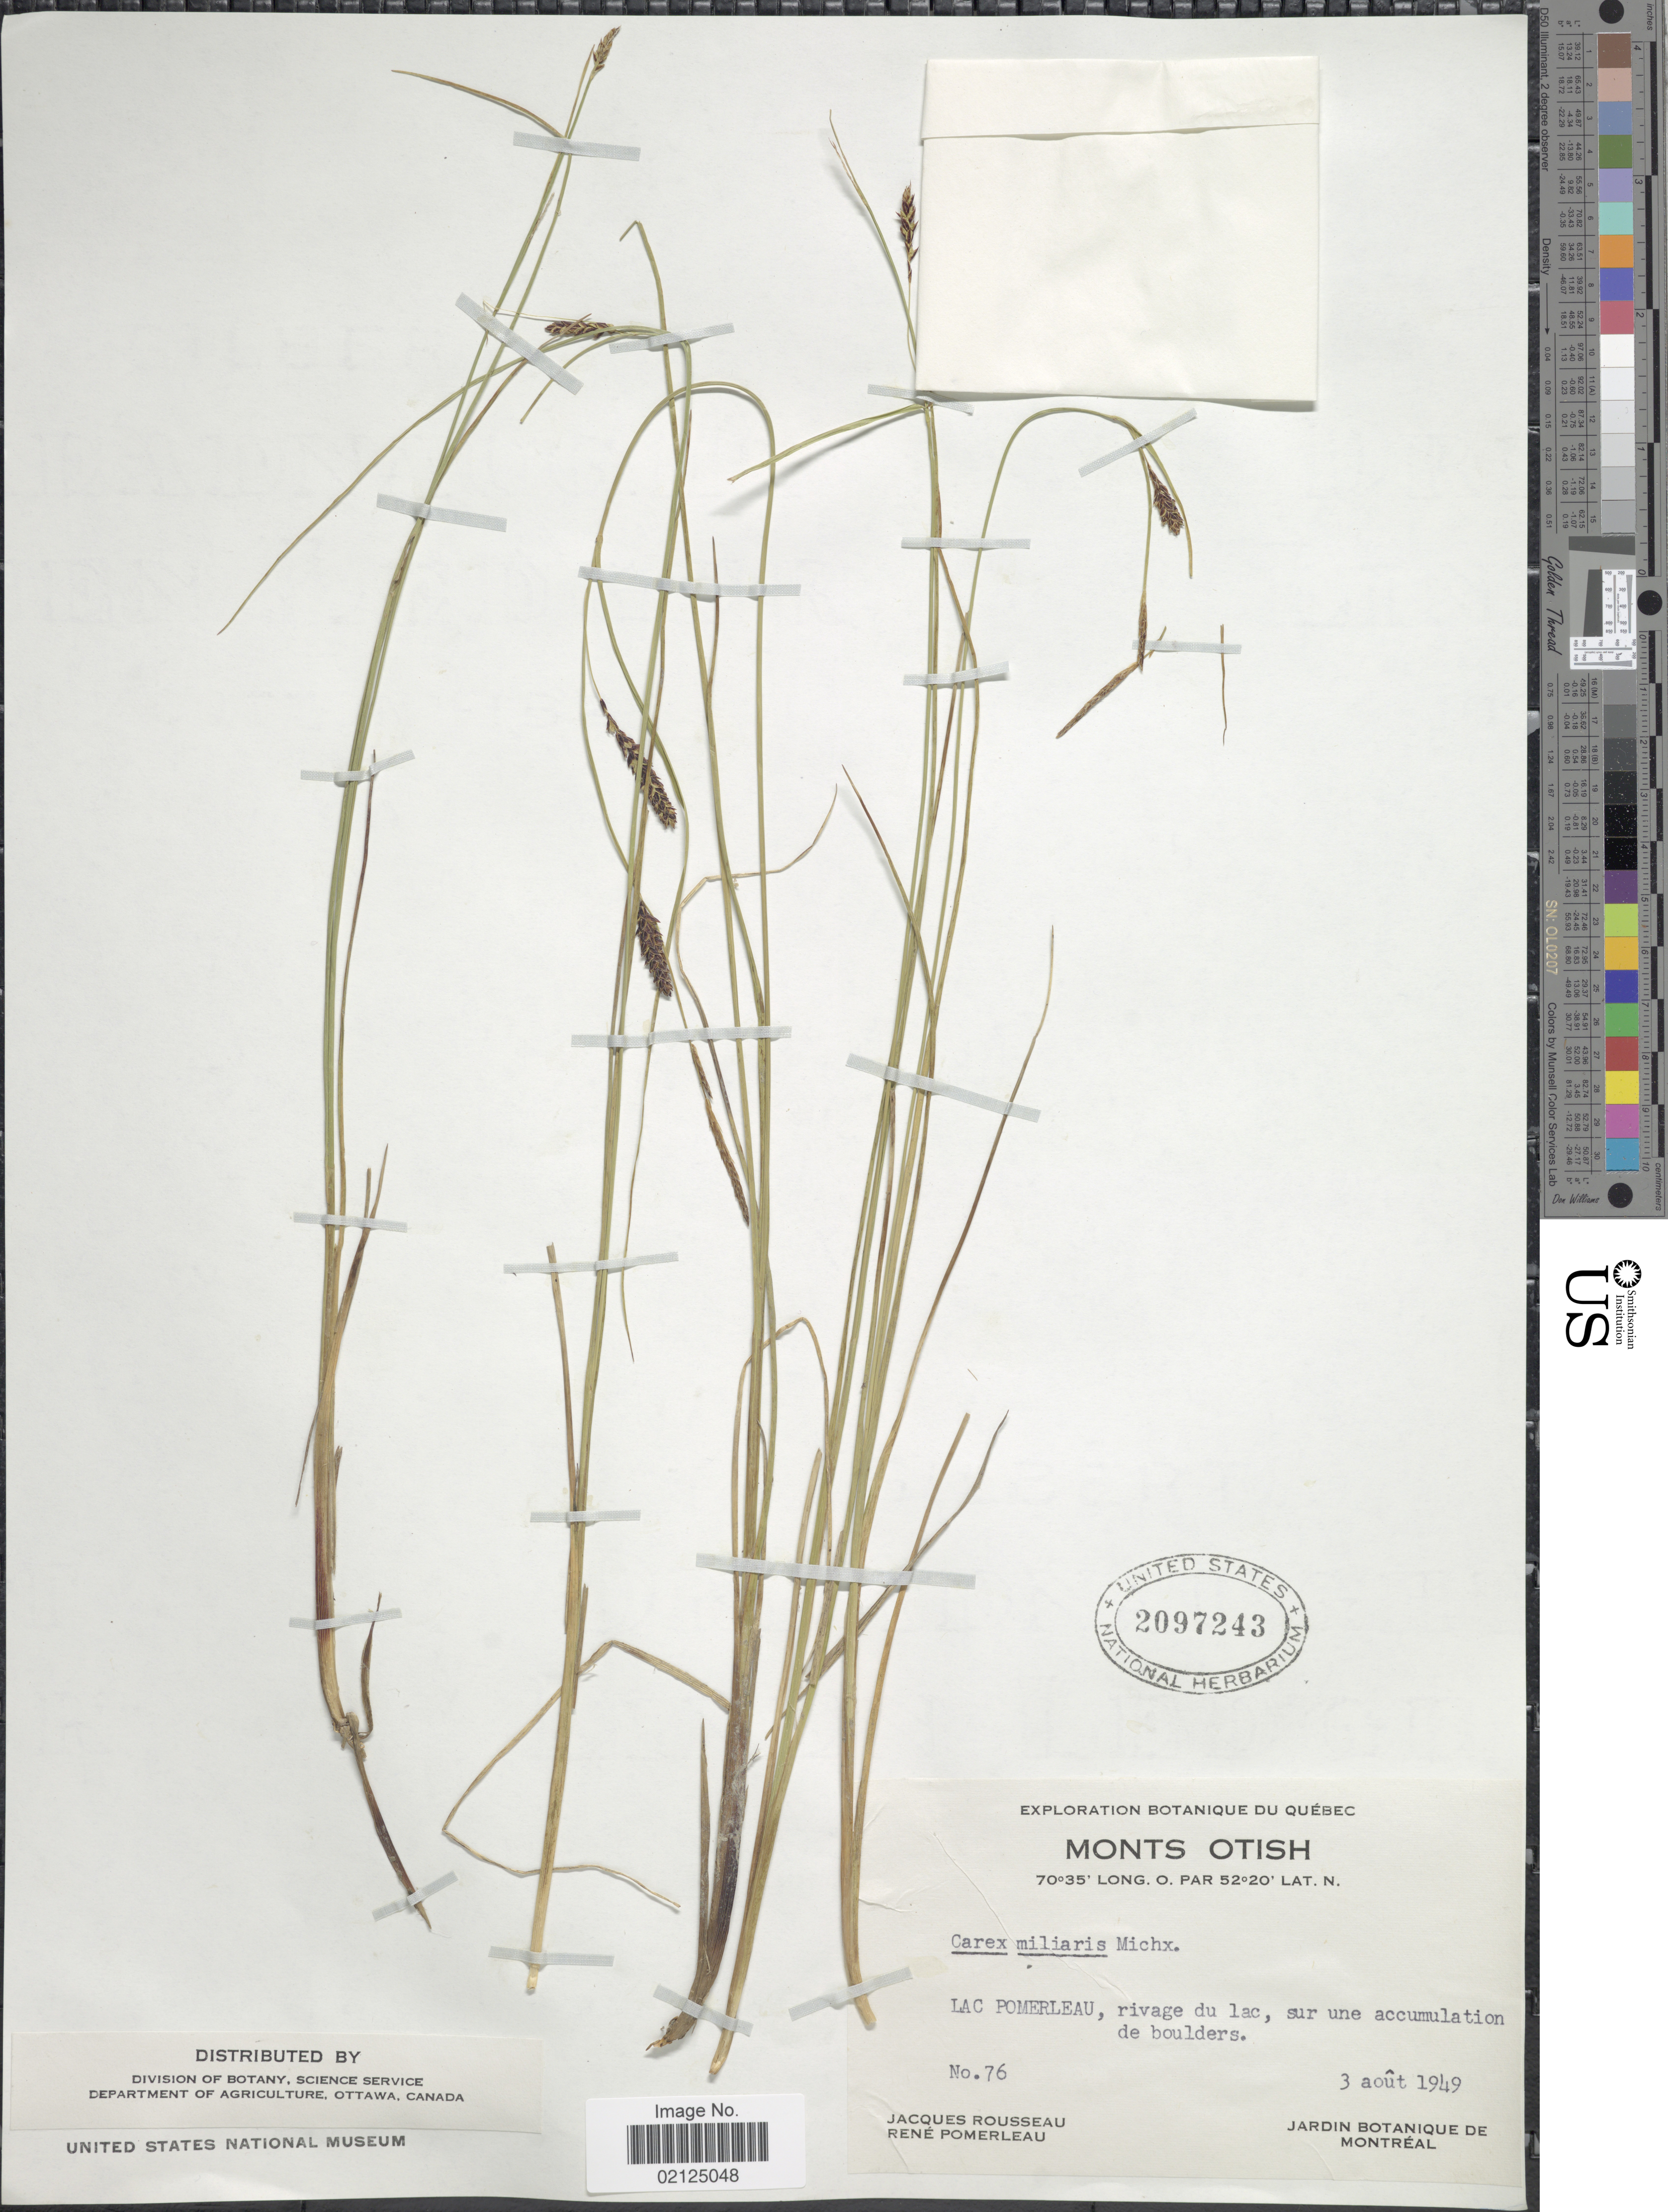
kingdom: Plantae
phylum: Tracheophyta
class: Liliopsida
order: Poales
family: Cyperaceae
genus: Carex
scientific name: Carex miliaris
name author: Michx.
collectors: J. Rousseau & R. Pomerleau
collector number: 76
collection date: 1949-08-03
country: Canada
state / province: Quebec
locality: Mont Itish, Lac Pomerleau, rivage du lac, sur ene accumulation de bouders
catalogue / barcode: US 2097243